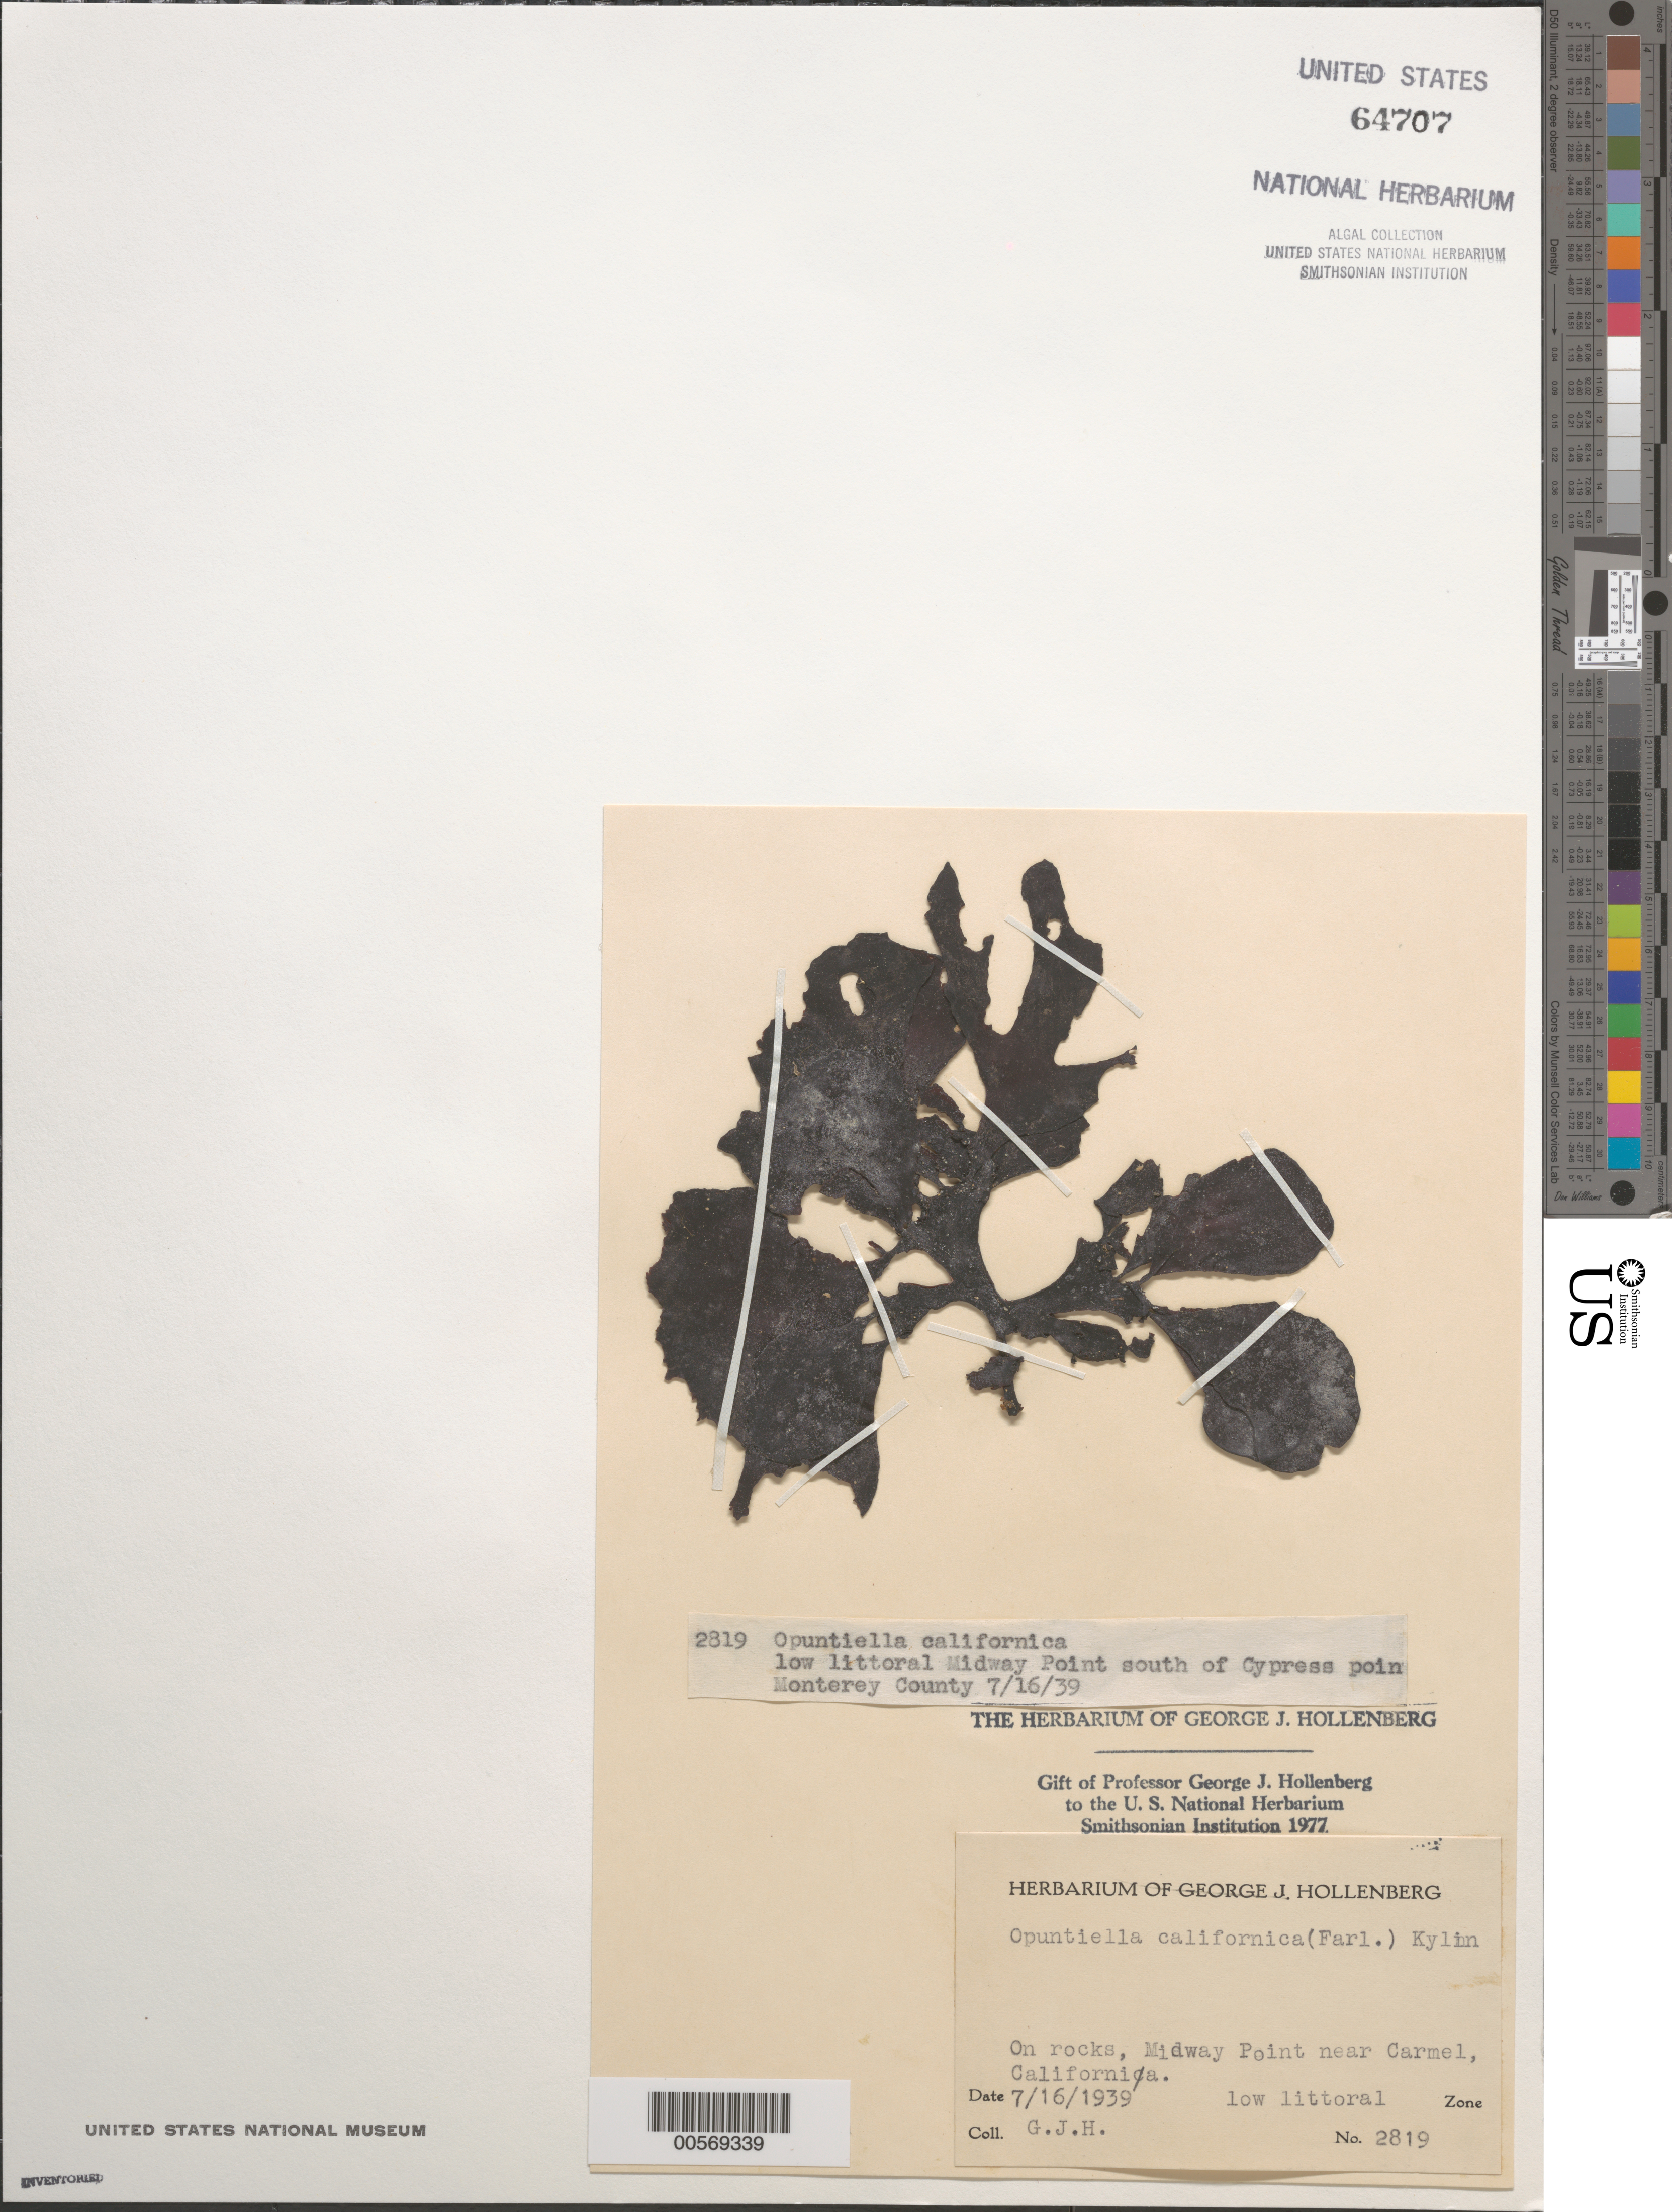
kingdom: Plantae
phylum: Rhodophyta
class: Florideophyceae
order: Gigartinales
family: Furcellariaceae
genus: Opuntiella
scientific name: Opuntiella californica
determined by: Hollenberg, George J.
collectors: G. Hollenberg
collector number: GJH 2819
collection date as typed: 16 Jul 1939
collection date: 1939-07-16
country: United States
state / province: California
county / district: Monterey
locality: Midway Point, near Carmel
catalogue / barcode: US 64707